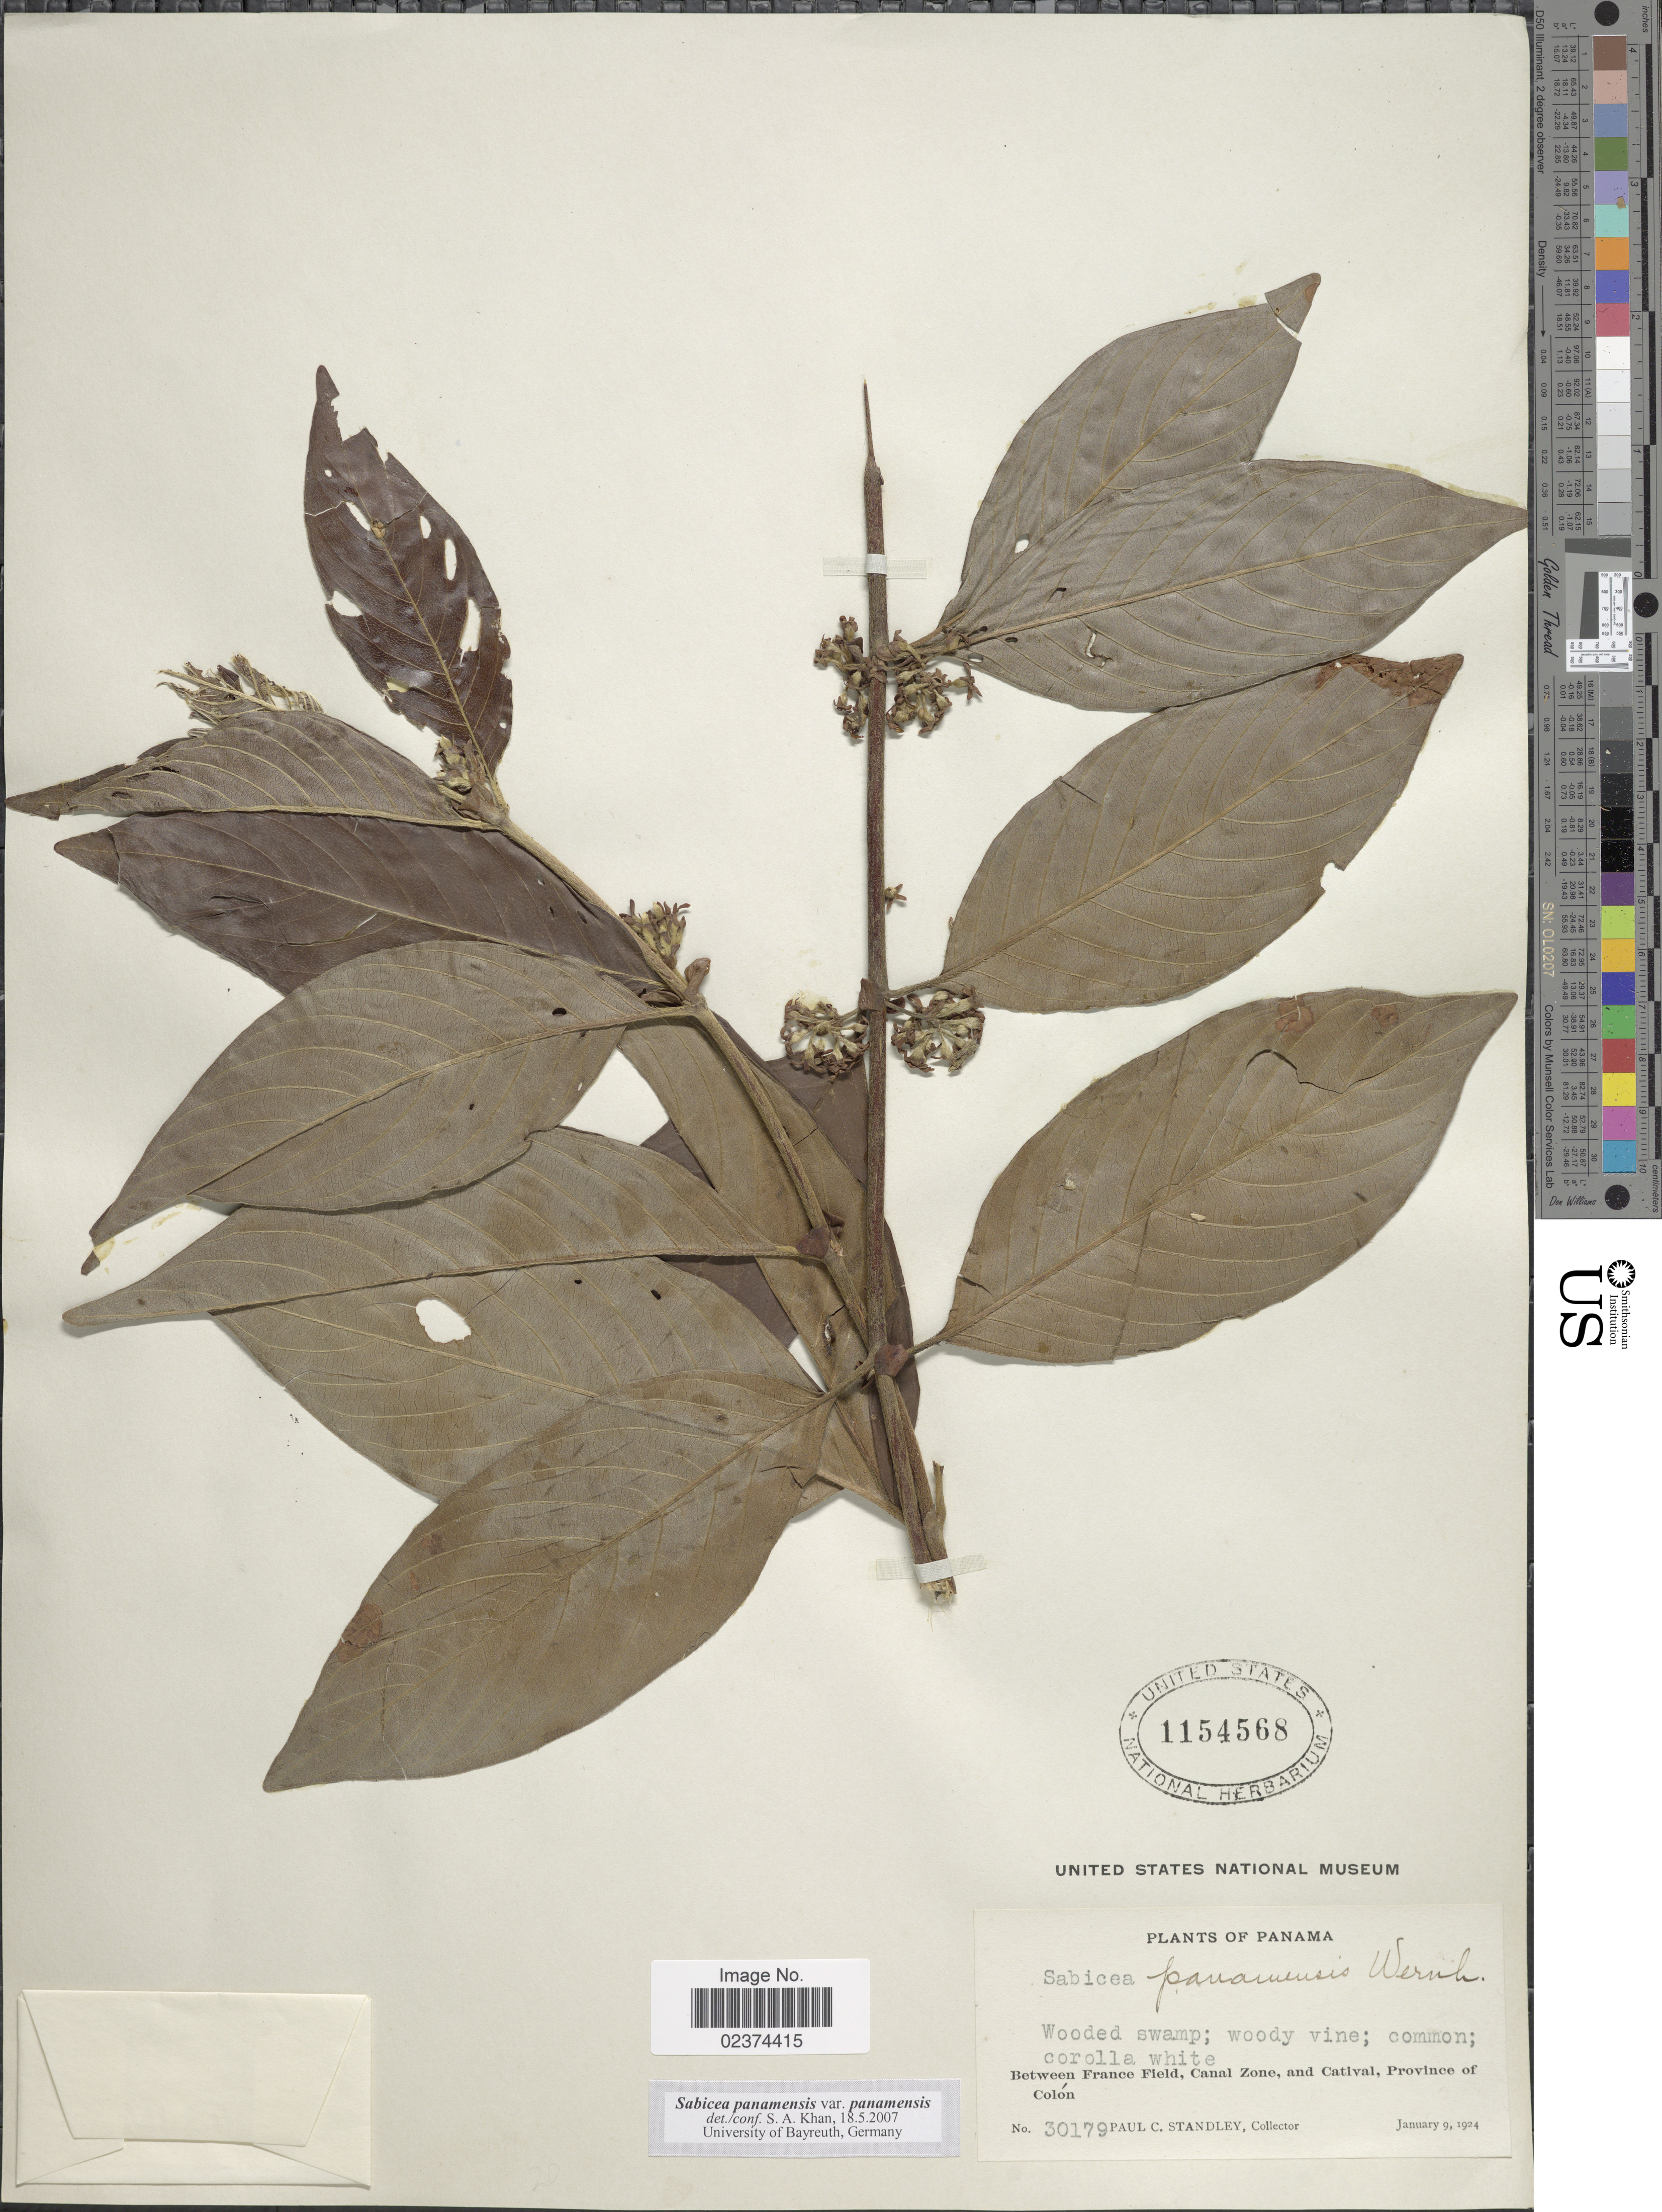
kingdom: Plantae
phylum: Tracheophyta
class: Magnoliopsida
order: Gentianales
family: Rubiaceae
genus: Sabicea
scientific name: Sabicea panamensis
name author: Wernham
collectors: P. C. Standley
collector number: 30179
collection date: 1924-01-09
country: Panama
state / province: Colón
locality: Wooded swamp; Between France Field, Canal Zone, and Catival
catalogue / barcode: US 1154568